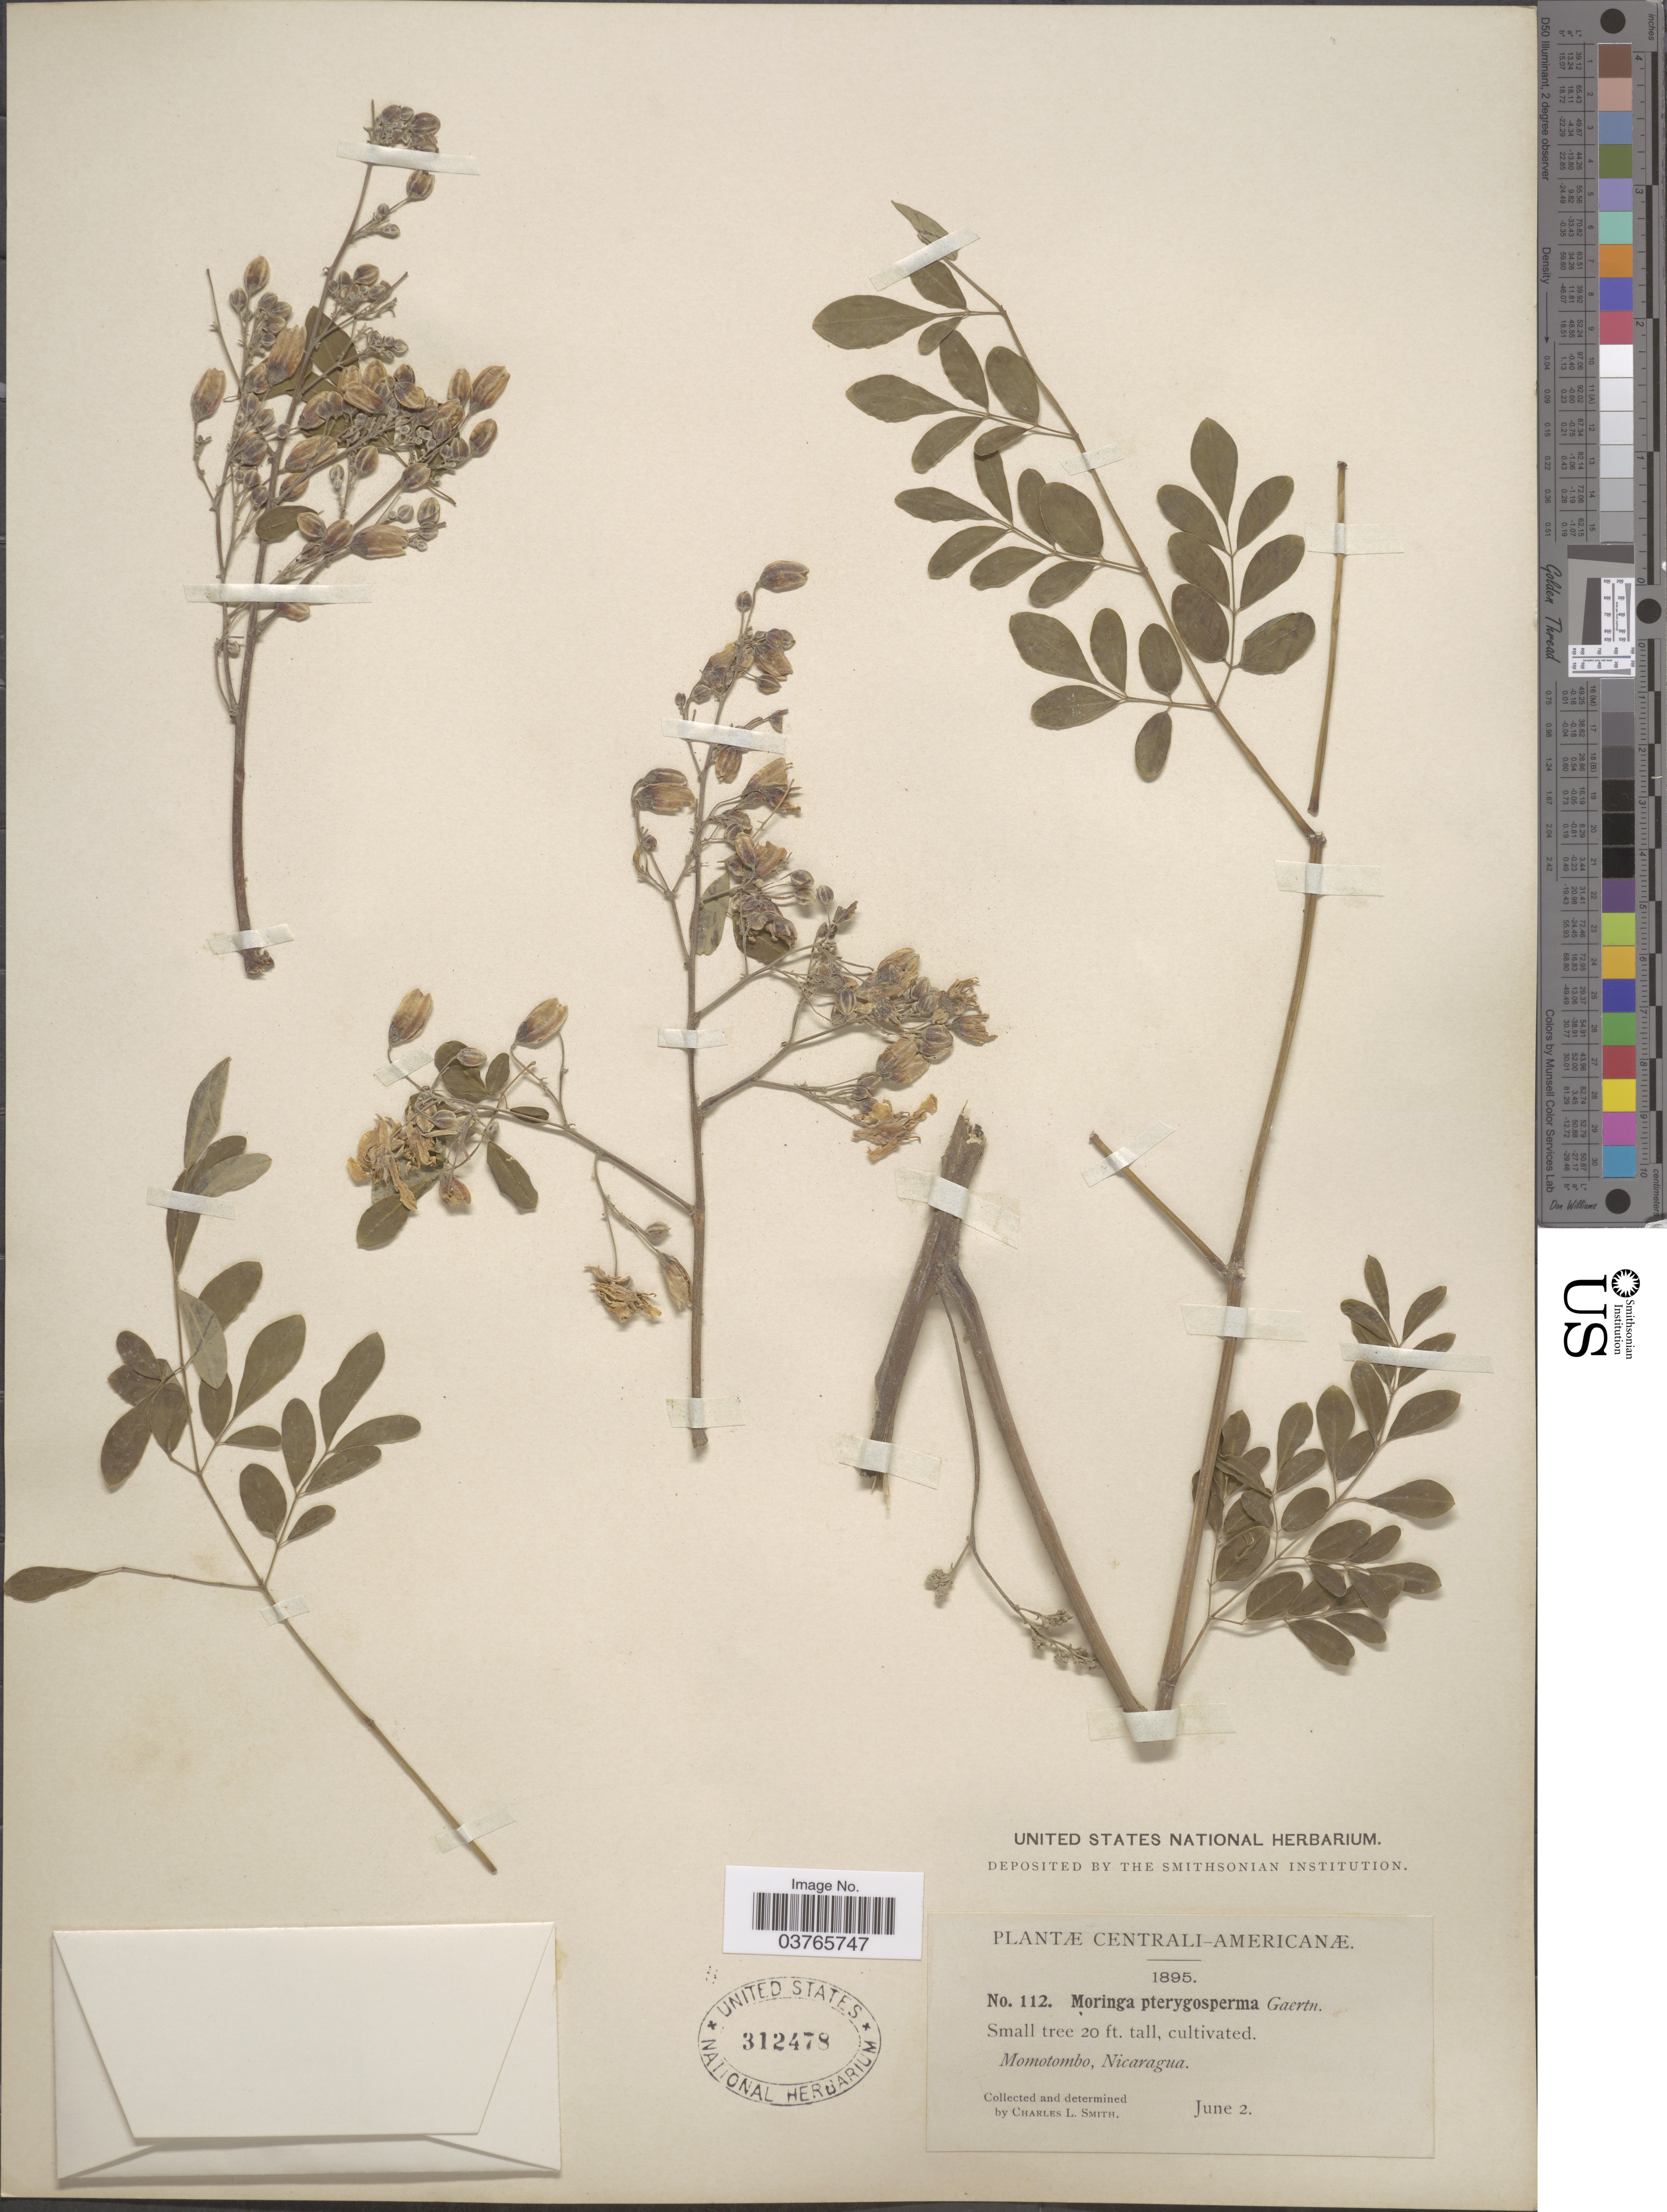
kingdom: Plantae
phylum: Tracheophyta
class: Magnoliopsida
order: Brassicales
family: Moringaceae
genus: Moringa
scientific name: Moringa oleifera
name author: Lam.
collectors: C. L. Smith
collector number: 112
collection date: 1895-06-02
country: Nicaragua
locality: Momotombo.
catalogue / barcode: US 312478